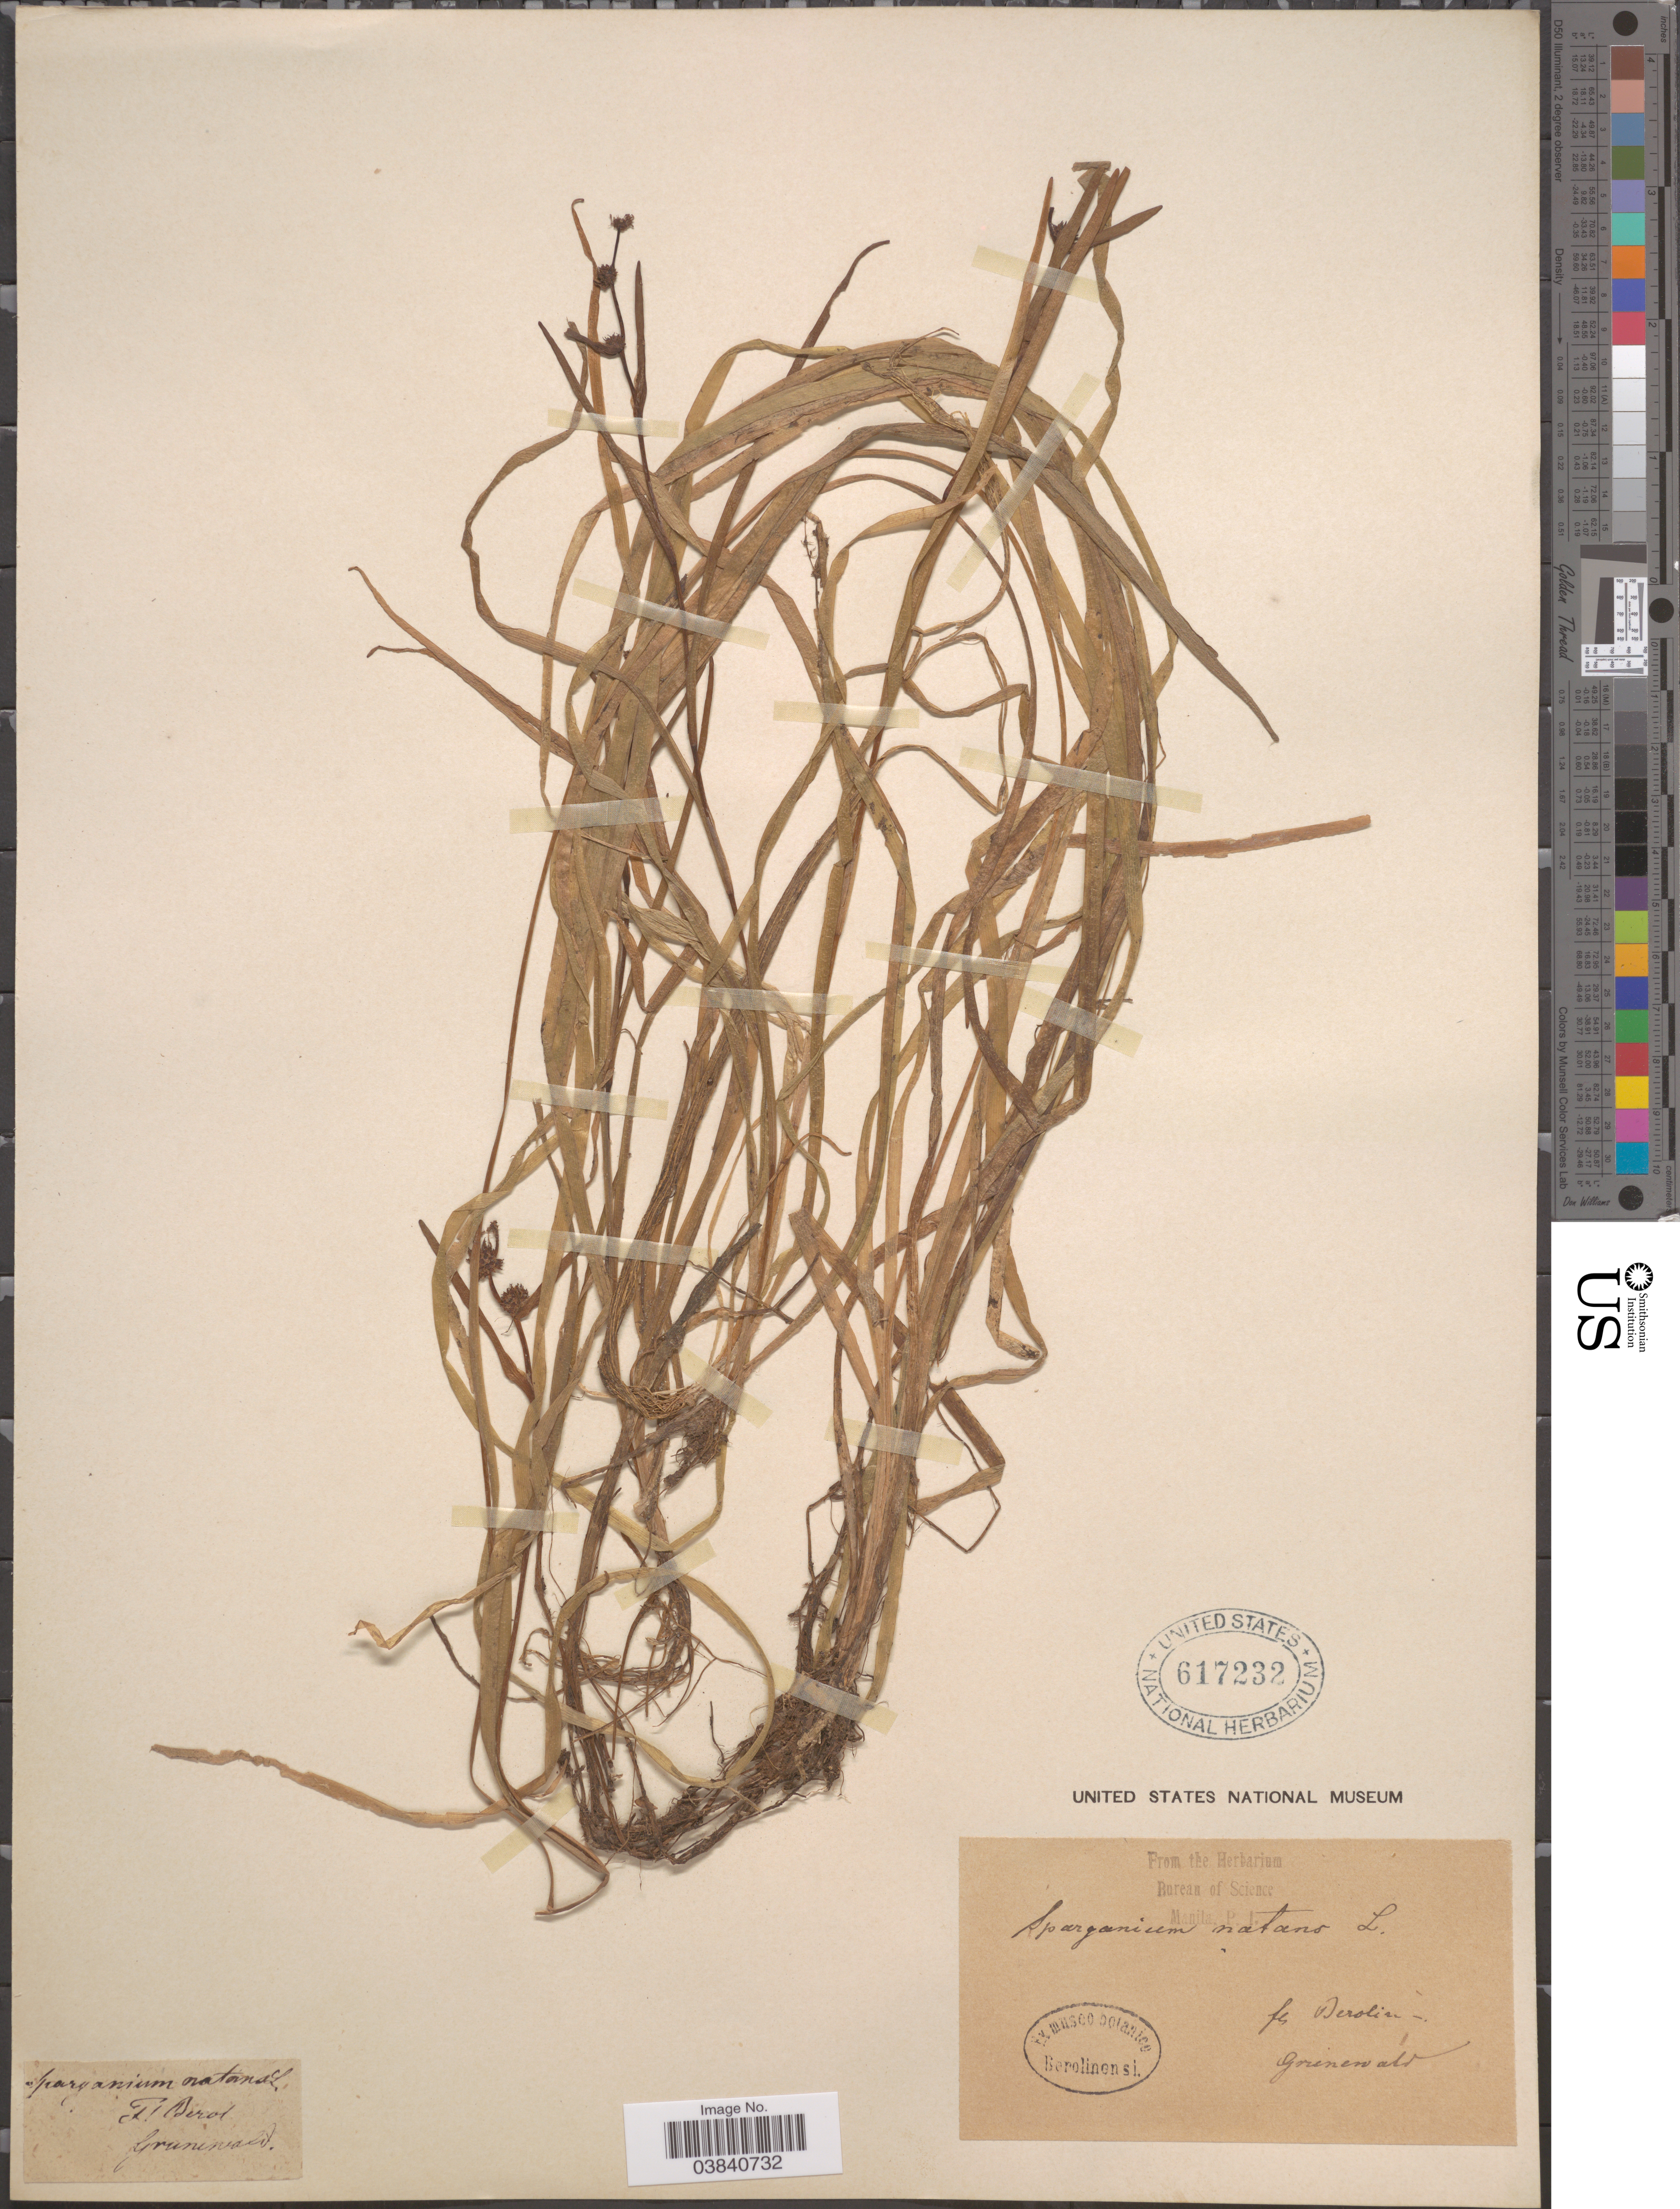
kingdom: Plantae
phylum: Tracheophyta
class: Liliopsida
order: Poales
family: Typhaceae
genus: Sparganium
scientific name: Sparganium natans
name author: L.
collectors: Ex herb. Bureau of Science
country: Germany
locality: Berol. Grunewald.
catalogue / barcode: US 617232